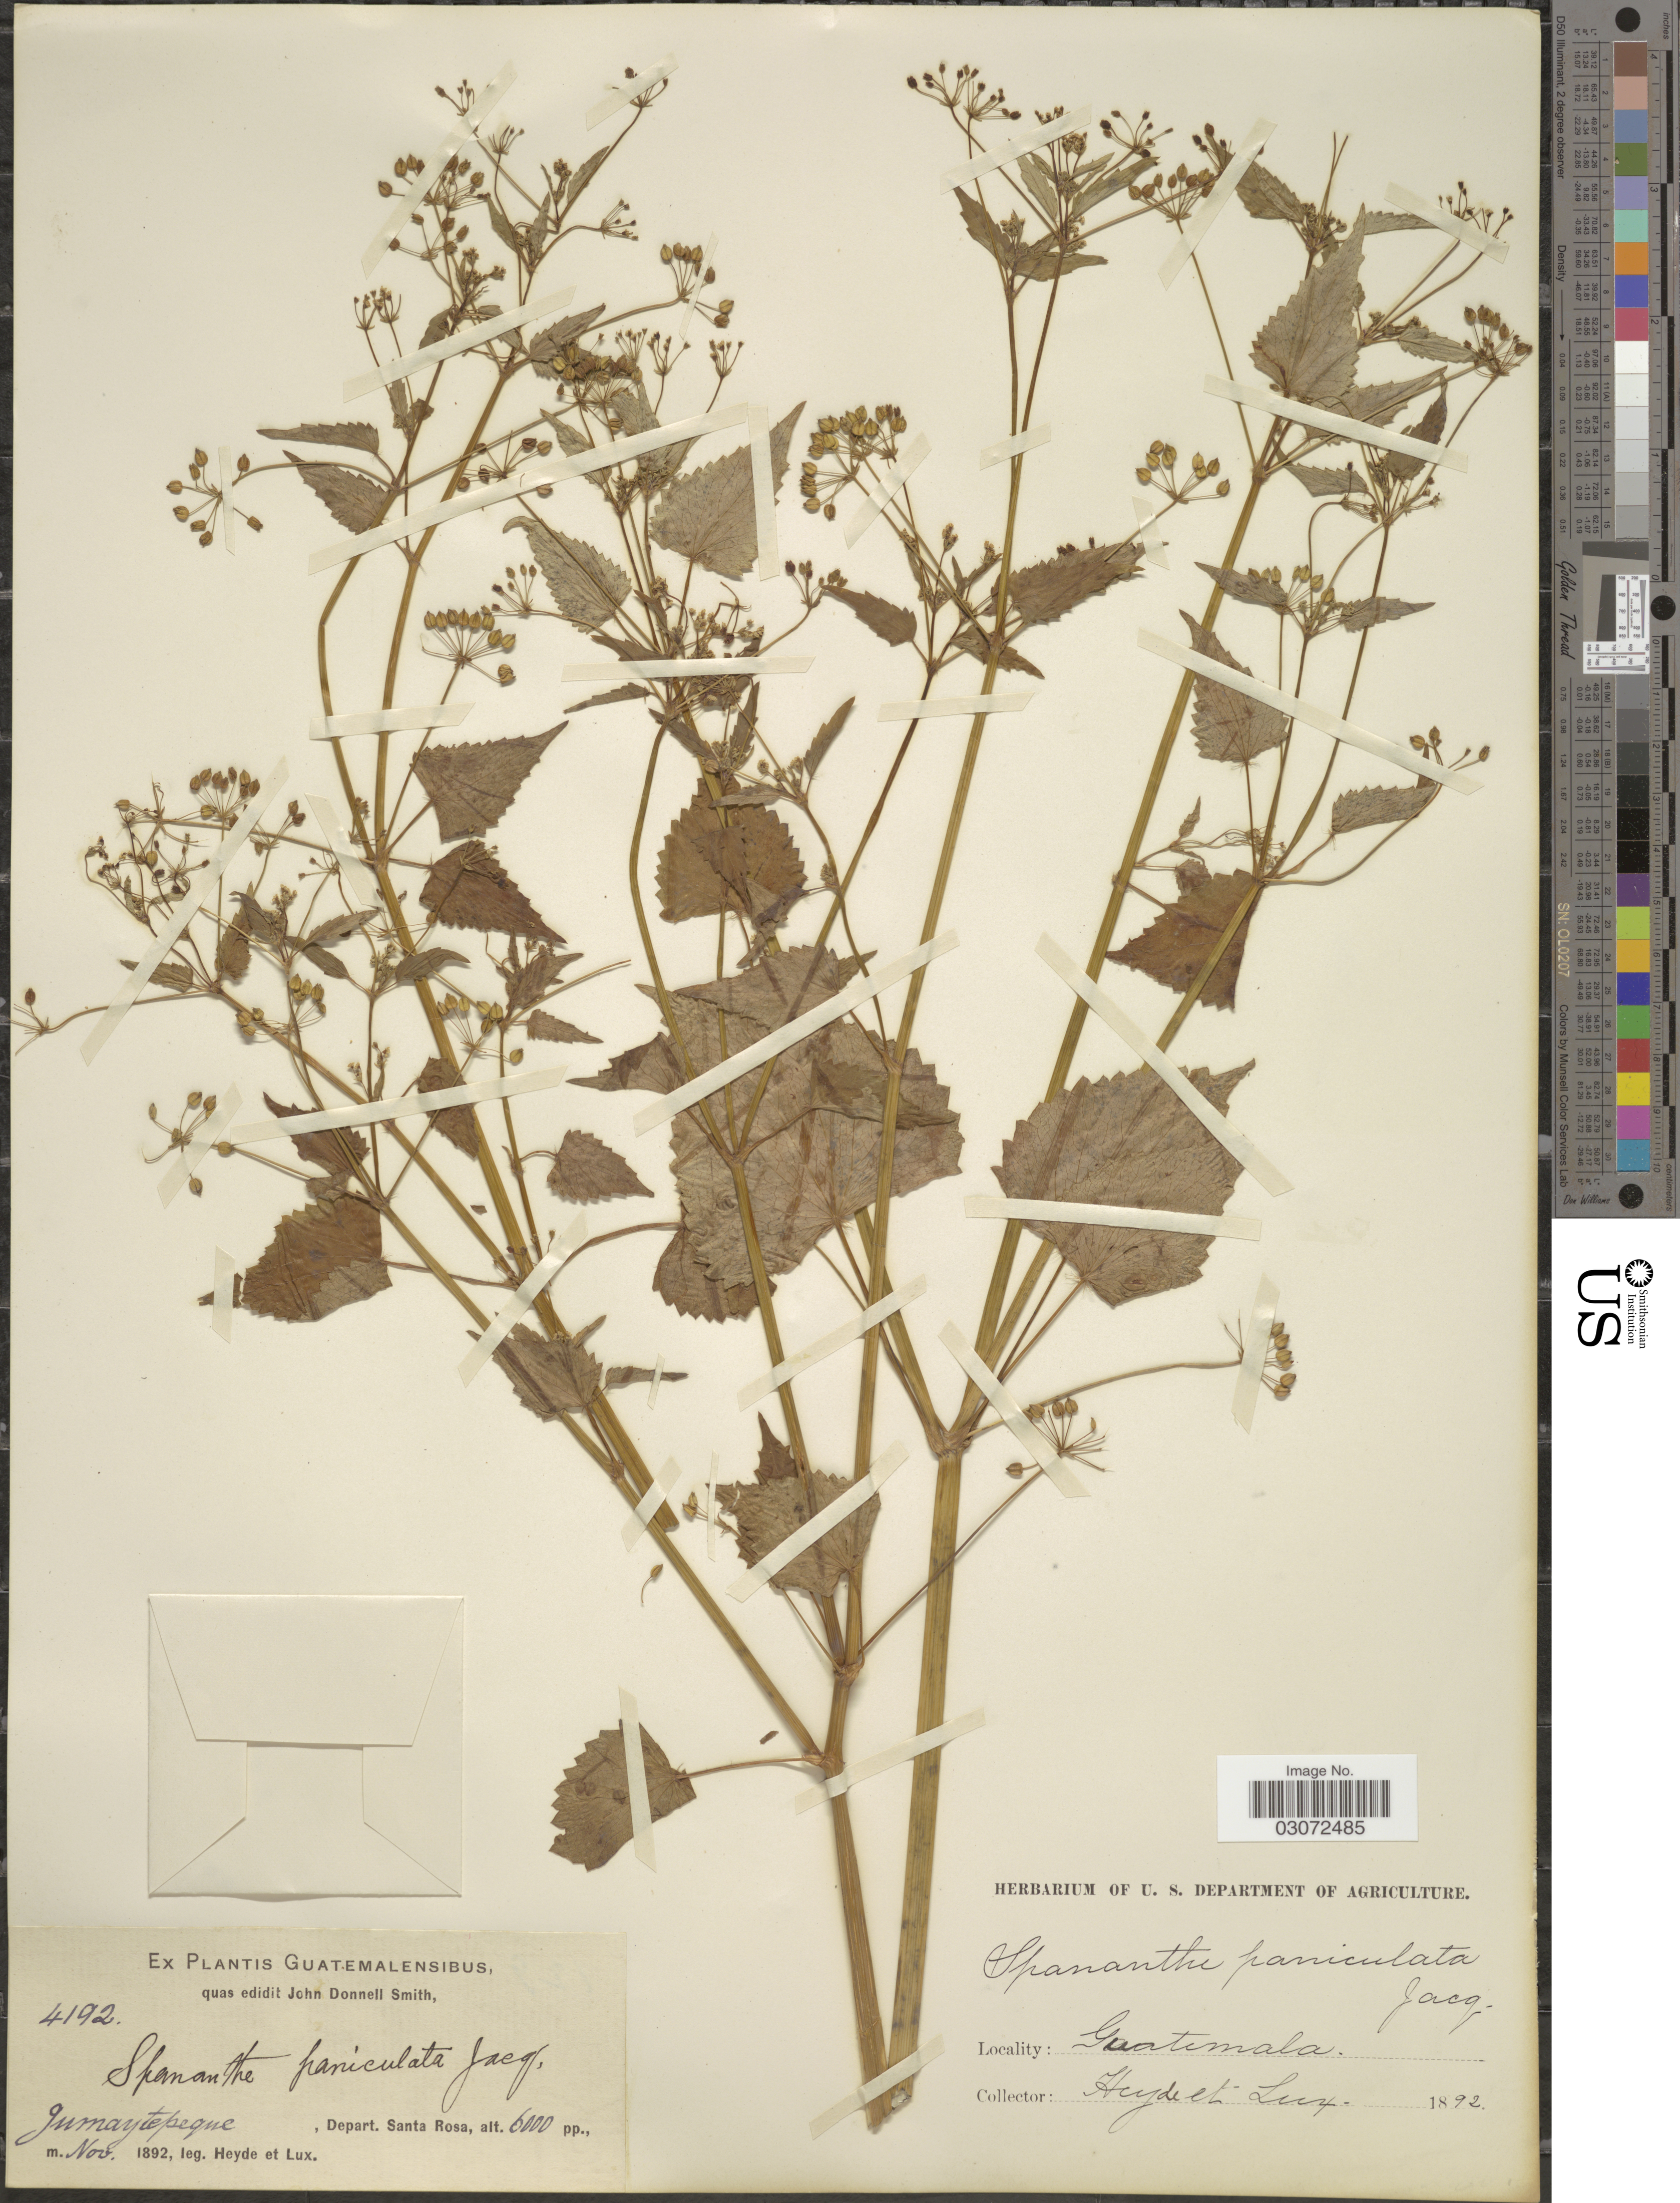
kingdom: Plantae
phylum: Tracheophyta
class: Magnoliopsida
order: Apiales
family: Apiaceae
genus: Spananthe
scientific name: Spananthe paniculata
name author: Jacq.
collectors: Heyde & Lux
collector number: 4192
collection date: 1892-11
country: Guatemala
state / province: Santa Rosa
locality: Jumaytepeque, Depart. Santa Rosa.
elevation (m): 1829